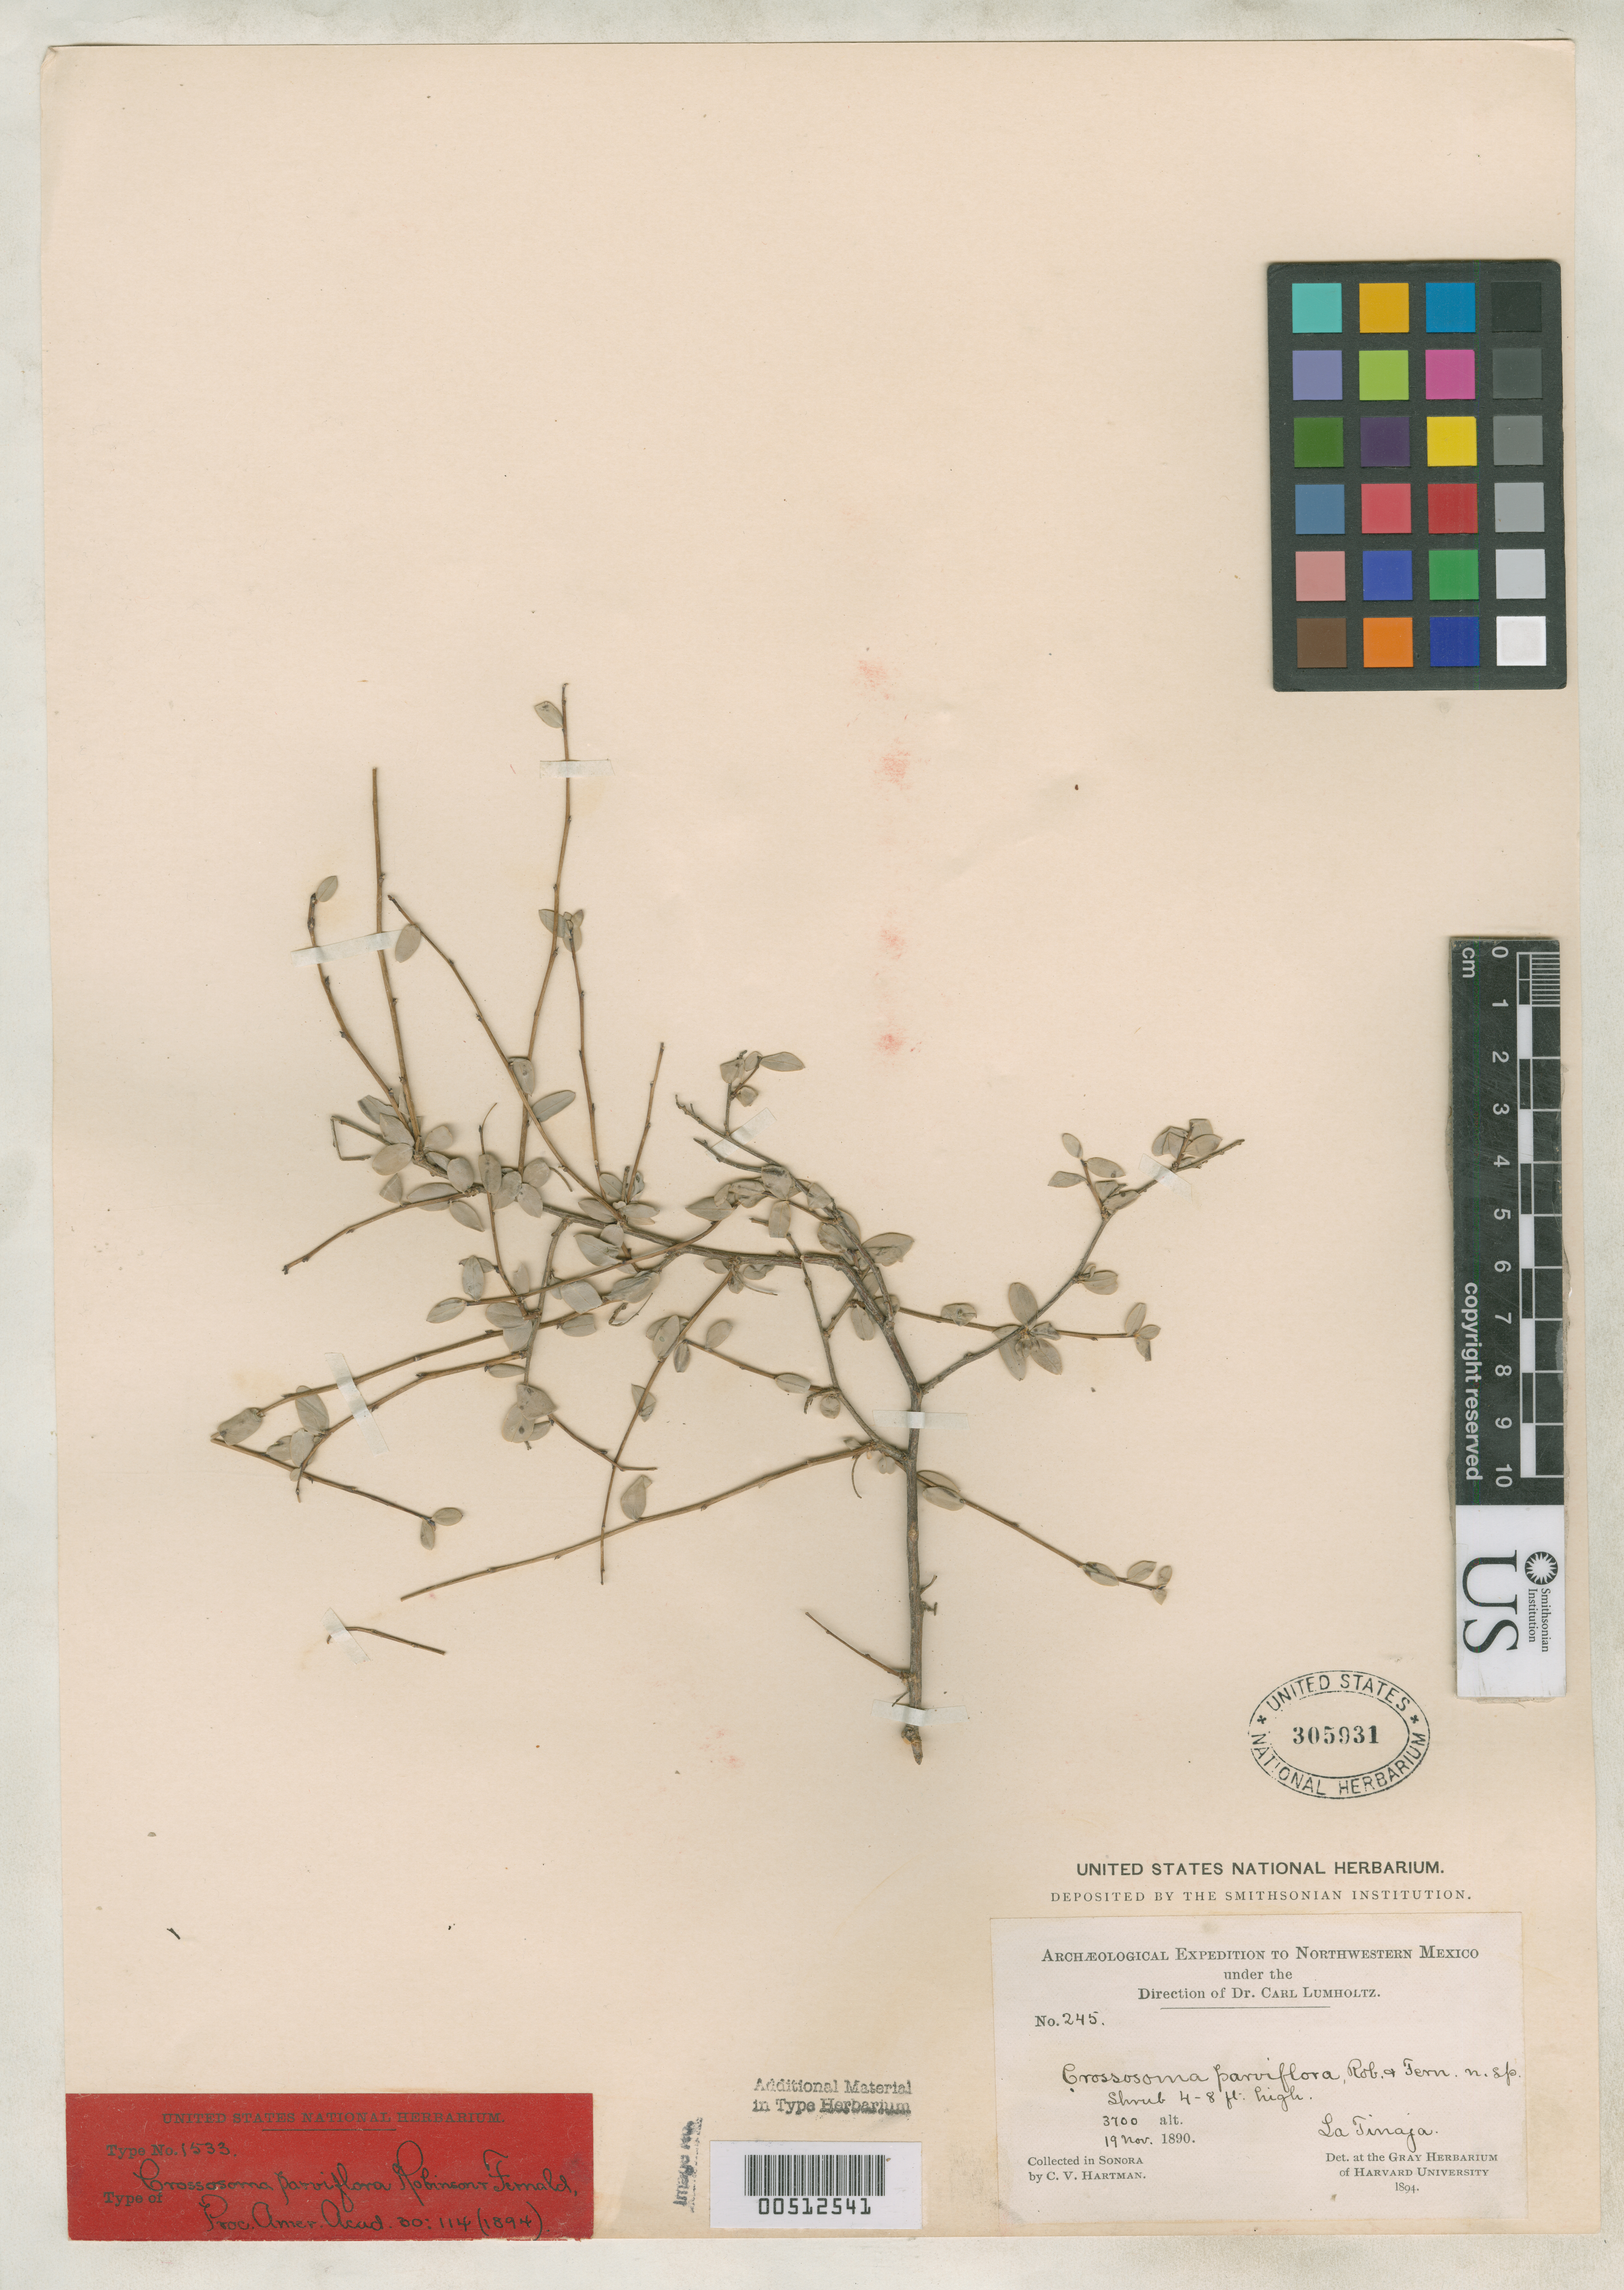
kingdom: Plantae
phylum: Tracheophyta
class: Magnoliopsida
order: Crossosomatales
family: Crossosomataceae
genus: Crossosoma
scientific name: Crossosoma parviflora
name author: B.L. Rob. & Fernald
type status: Isosyntype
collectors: C. V. Hartman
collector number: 245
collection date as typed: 19 Nov 1890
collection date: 1890-11-19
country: Mexico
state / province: Sonora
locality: La Tinaja.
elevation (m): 1128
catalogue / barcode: US 305931